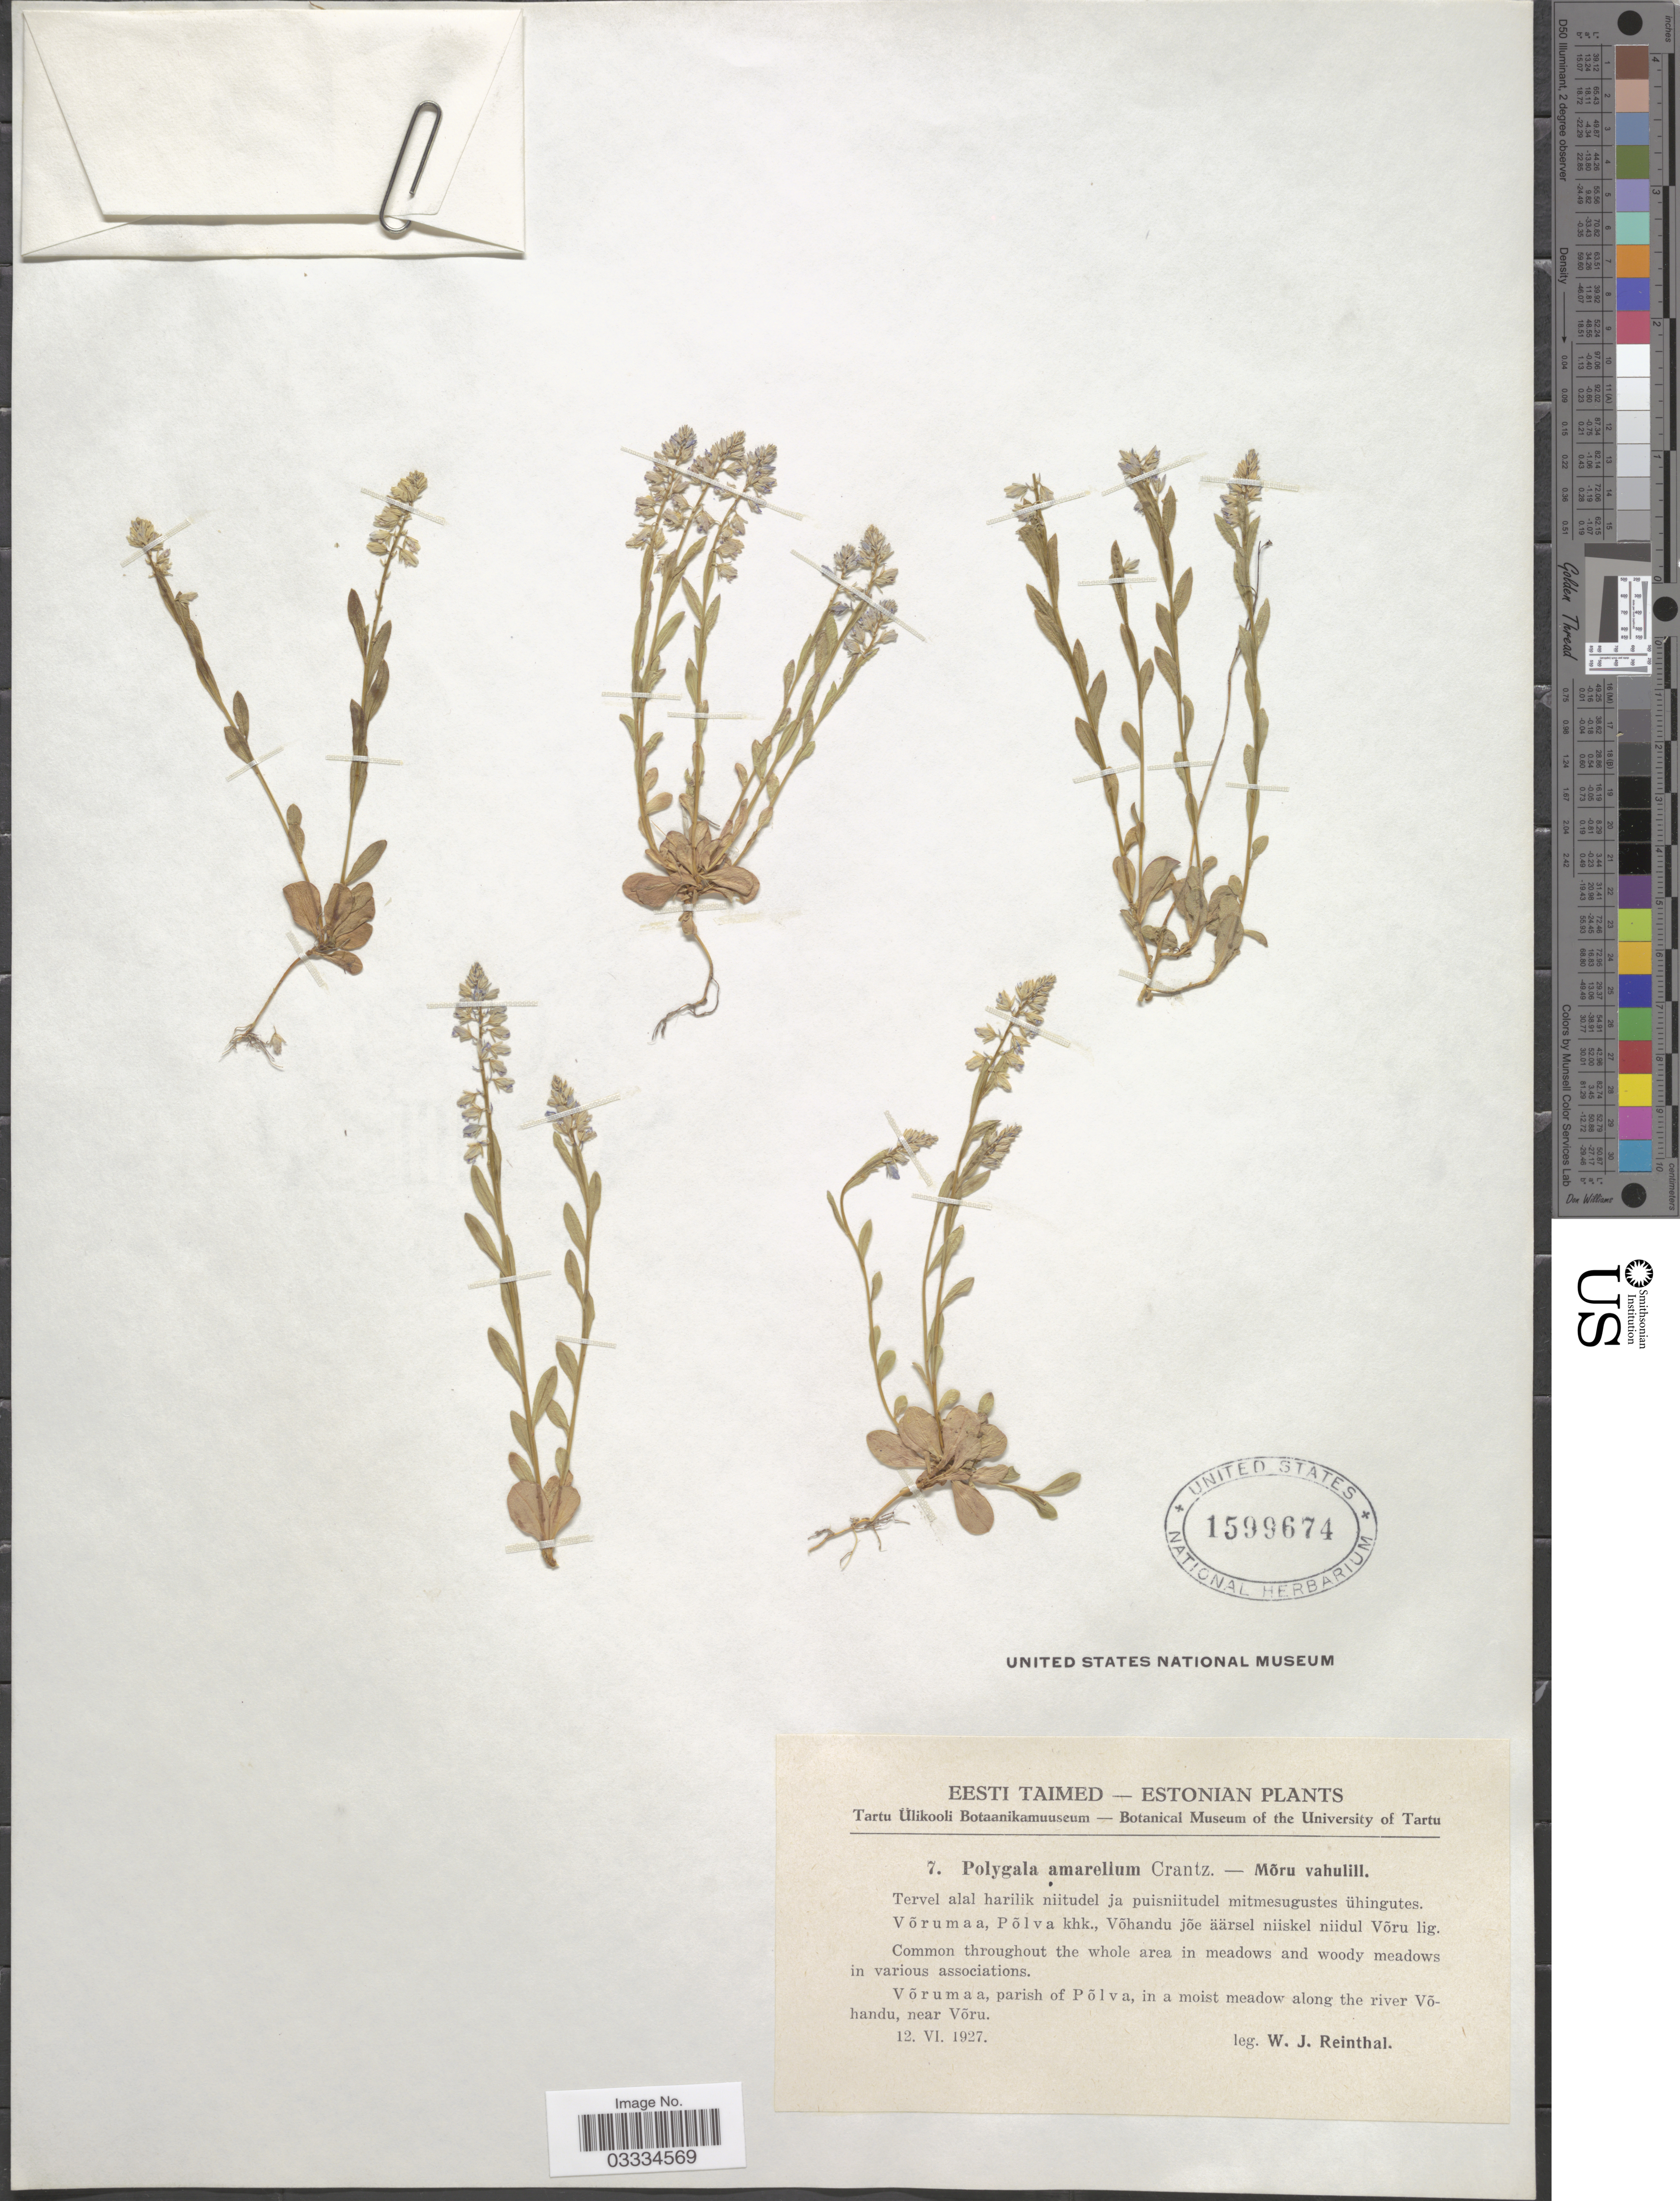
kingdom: Plantae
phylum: Tracheophyta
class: Magnoliopsida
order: Fabales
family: Polygalaceae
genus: Polygala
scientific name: Polygala amarella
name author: Crantz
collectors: W. Reinthal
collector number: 7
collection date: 1927-06-12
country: Estonia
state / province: Põlvamaa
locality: Eesti Taimed. [unsure placement] Võrumaa, parish of Põlva, in a moist meadow along the river Võhandu, near Võru.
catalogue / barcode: US 1599674